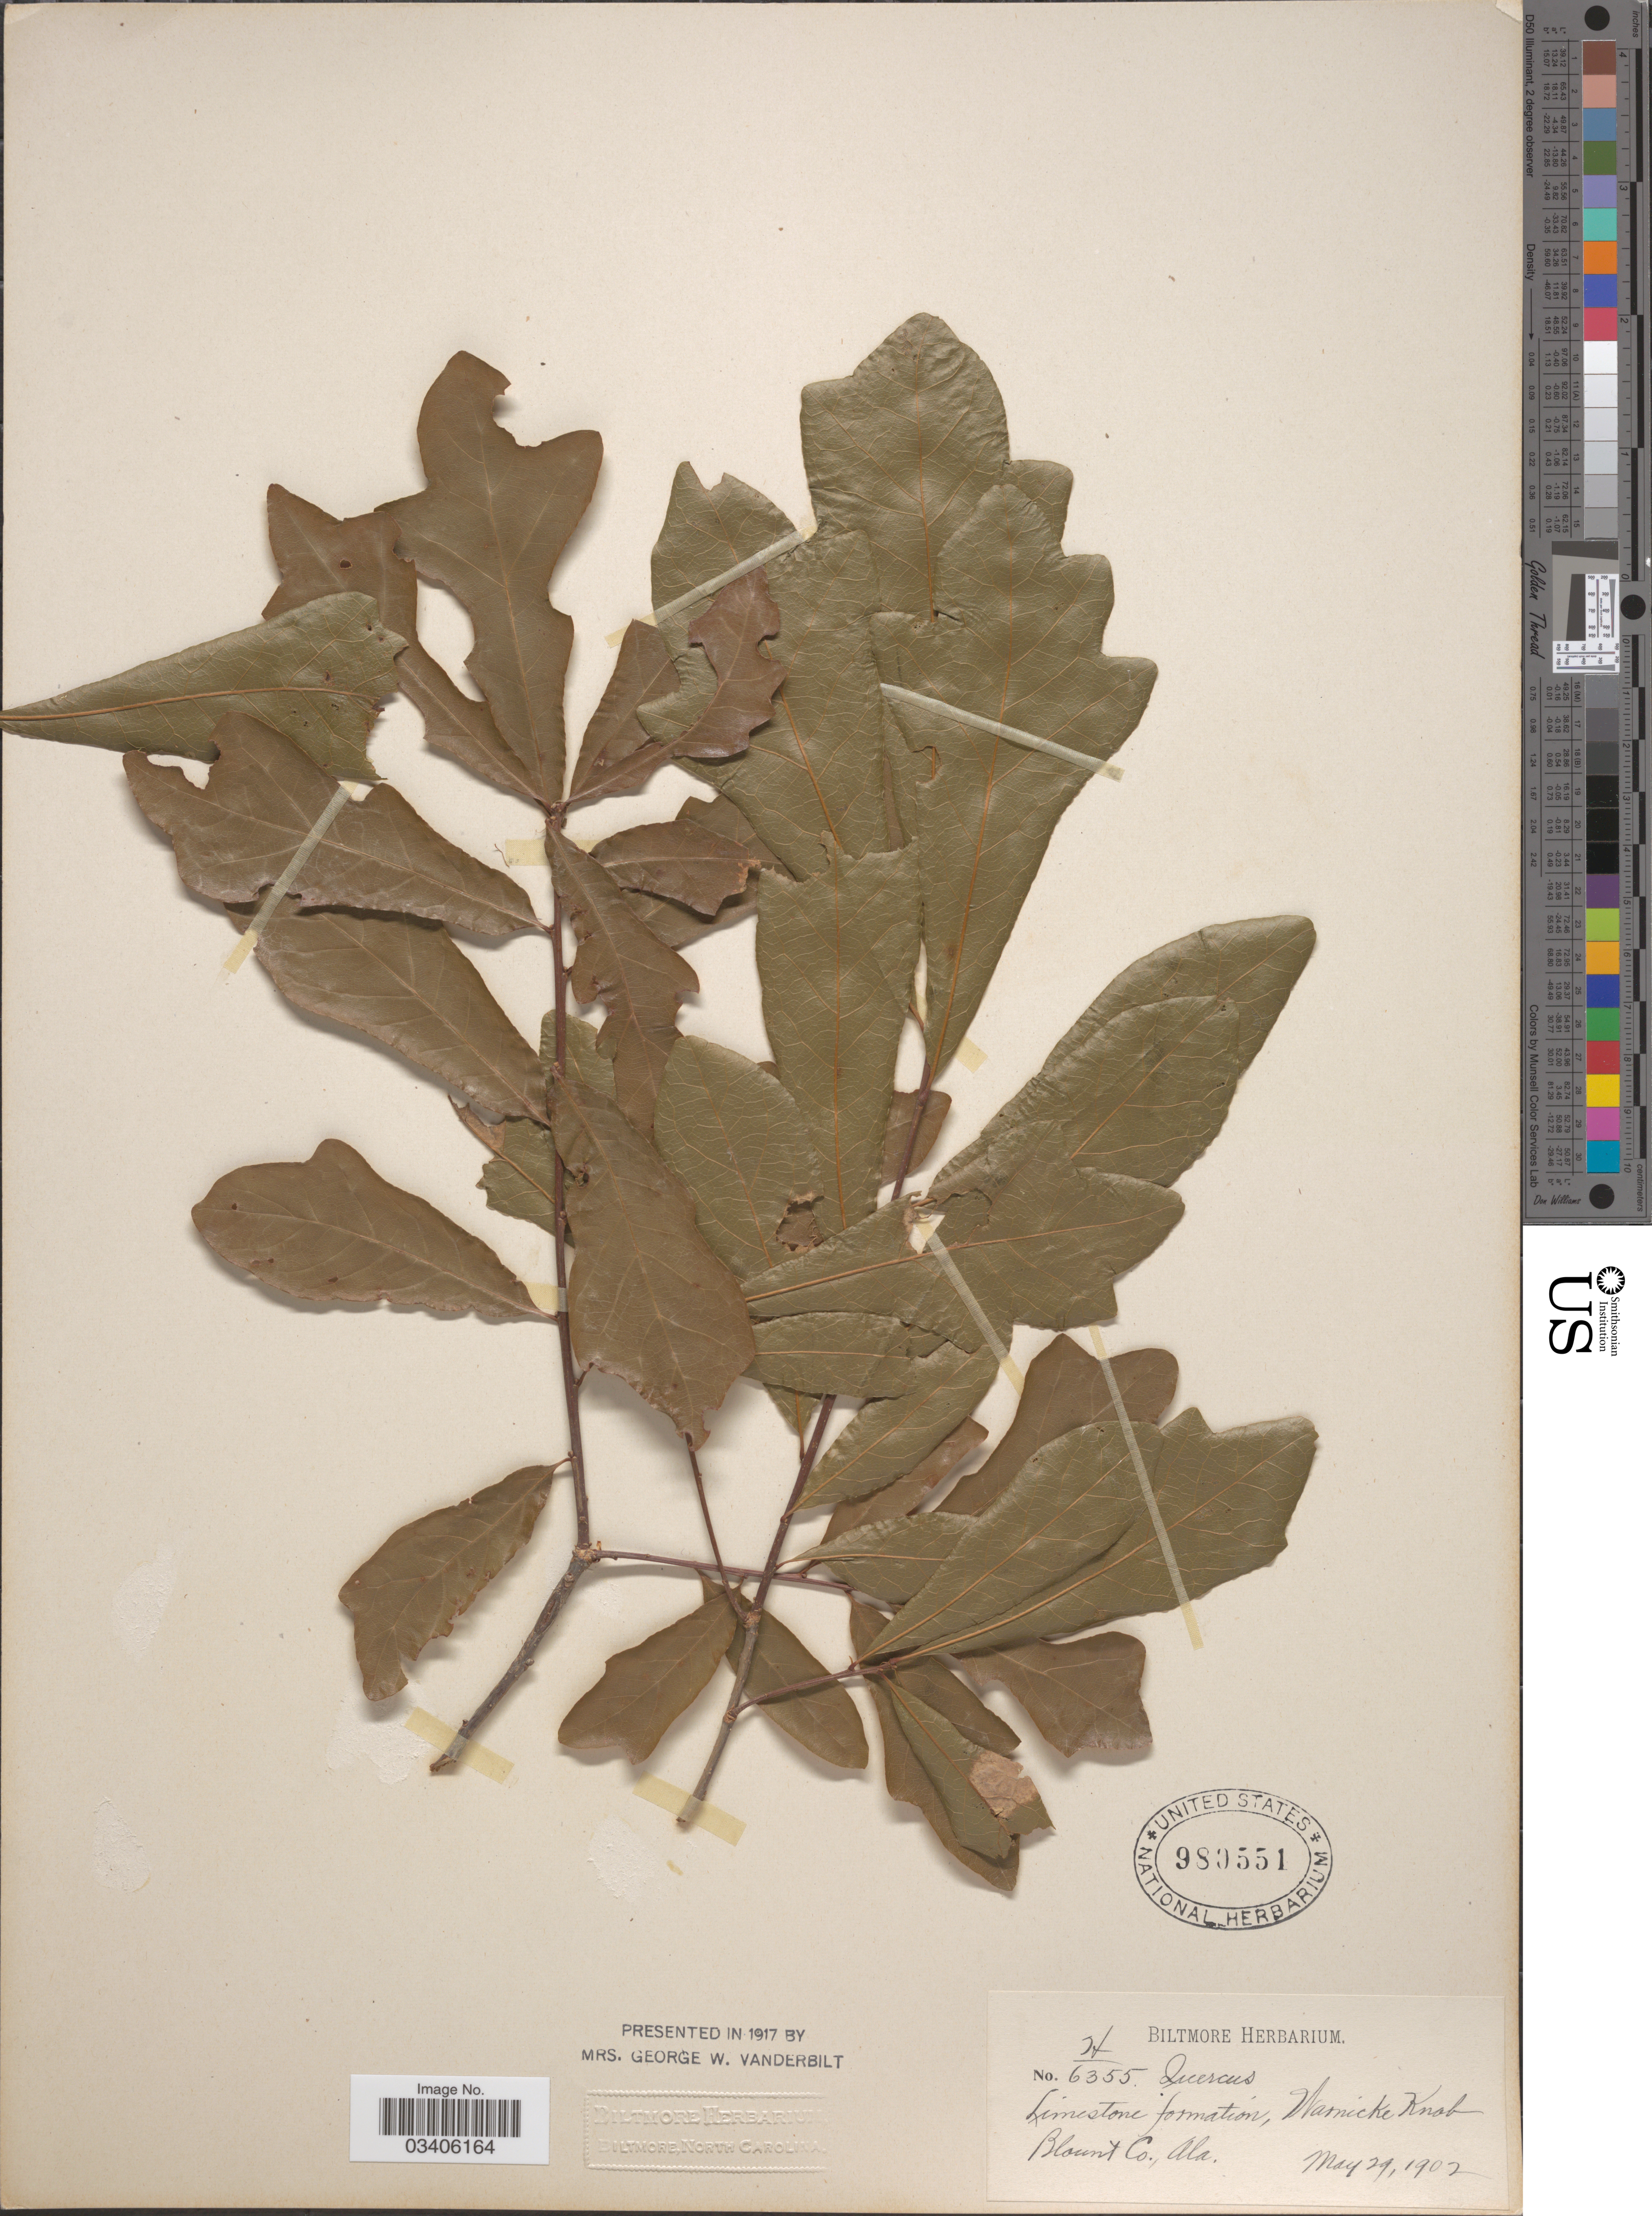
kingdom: Plantae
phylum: Tracheophyta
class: Magnoliopsida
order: Fagales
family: Fagaceae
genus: Quercus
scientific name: Quercus laurifolia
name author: Michx.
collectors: ex herb. Biltmore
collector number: H/6355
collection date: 1902-05-29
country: United States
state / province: Alabama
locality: Warnicke Knob. Blount Co.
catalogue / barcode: US 980551